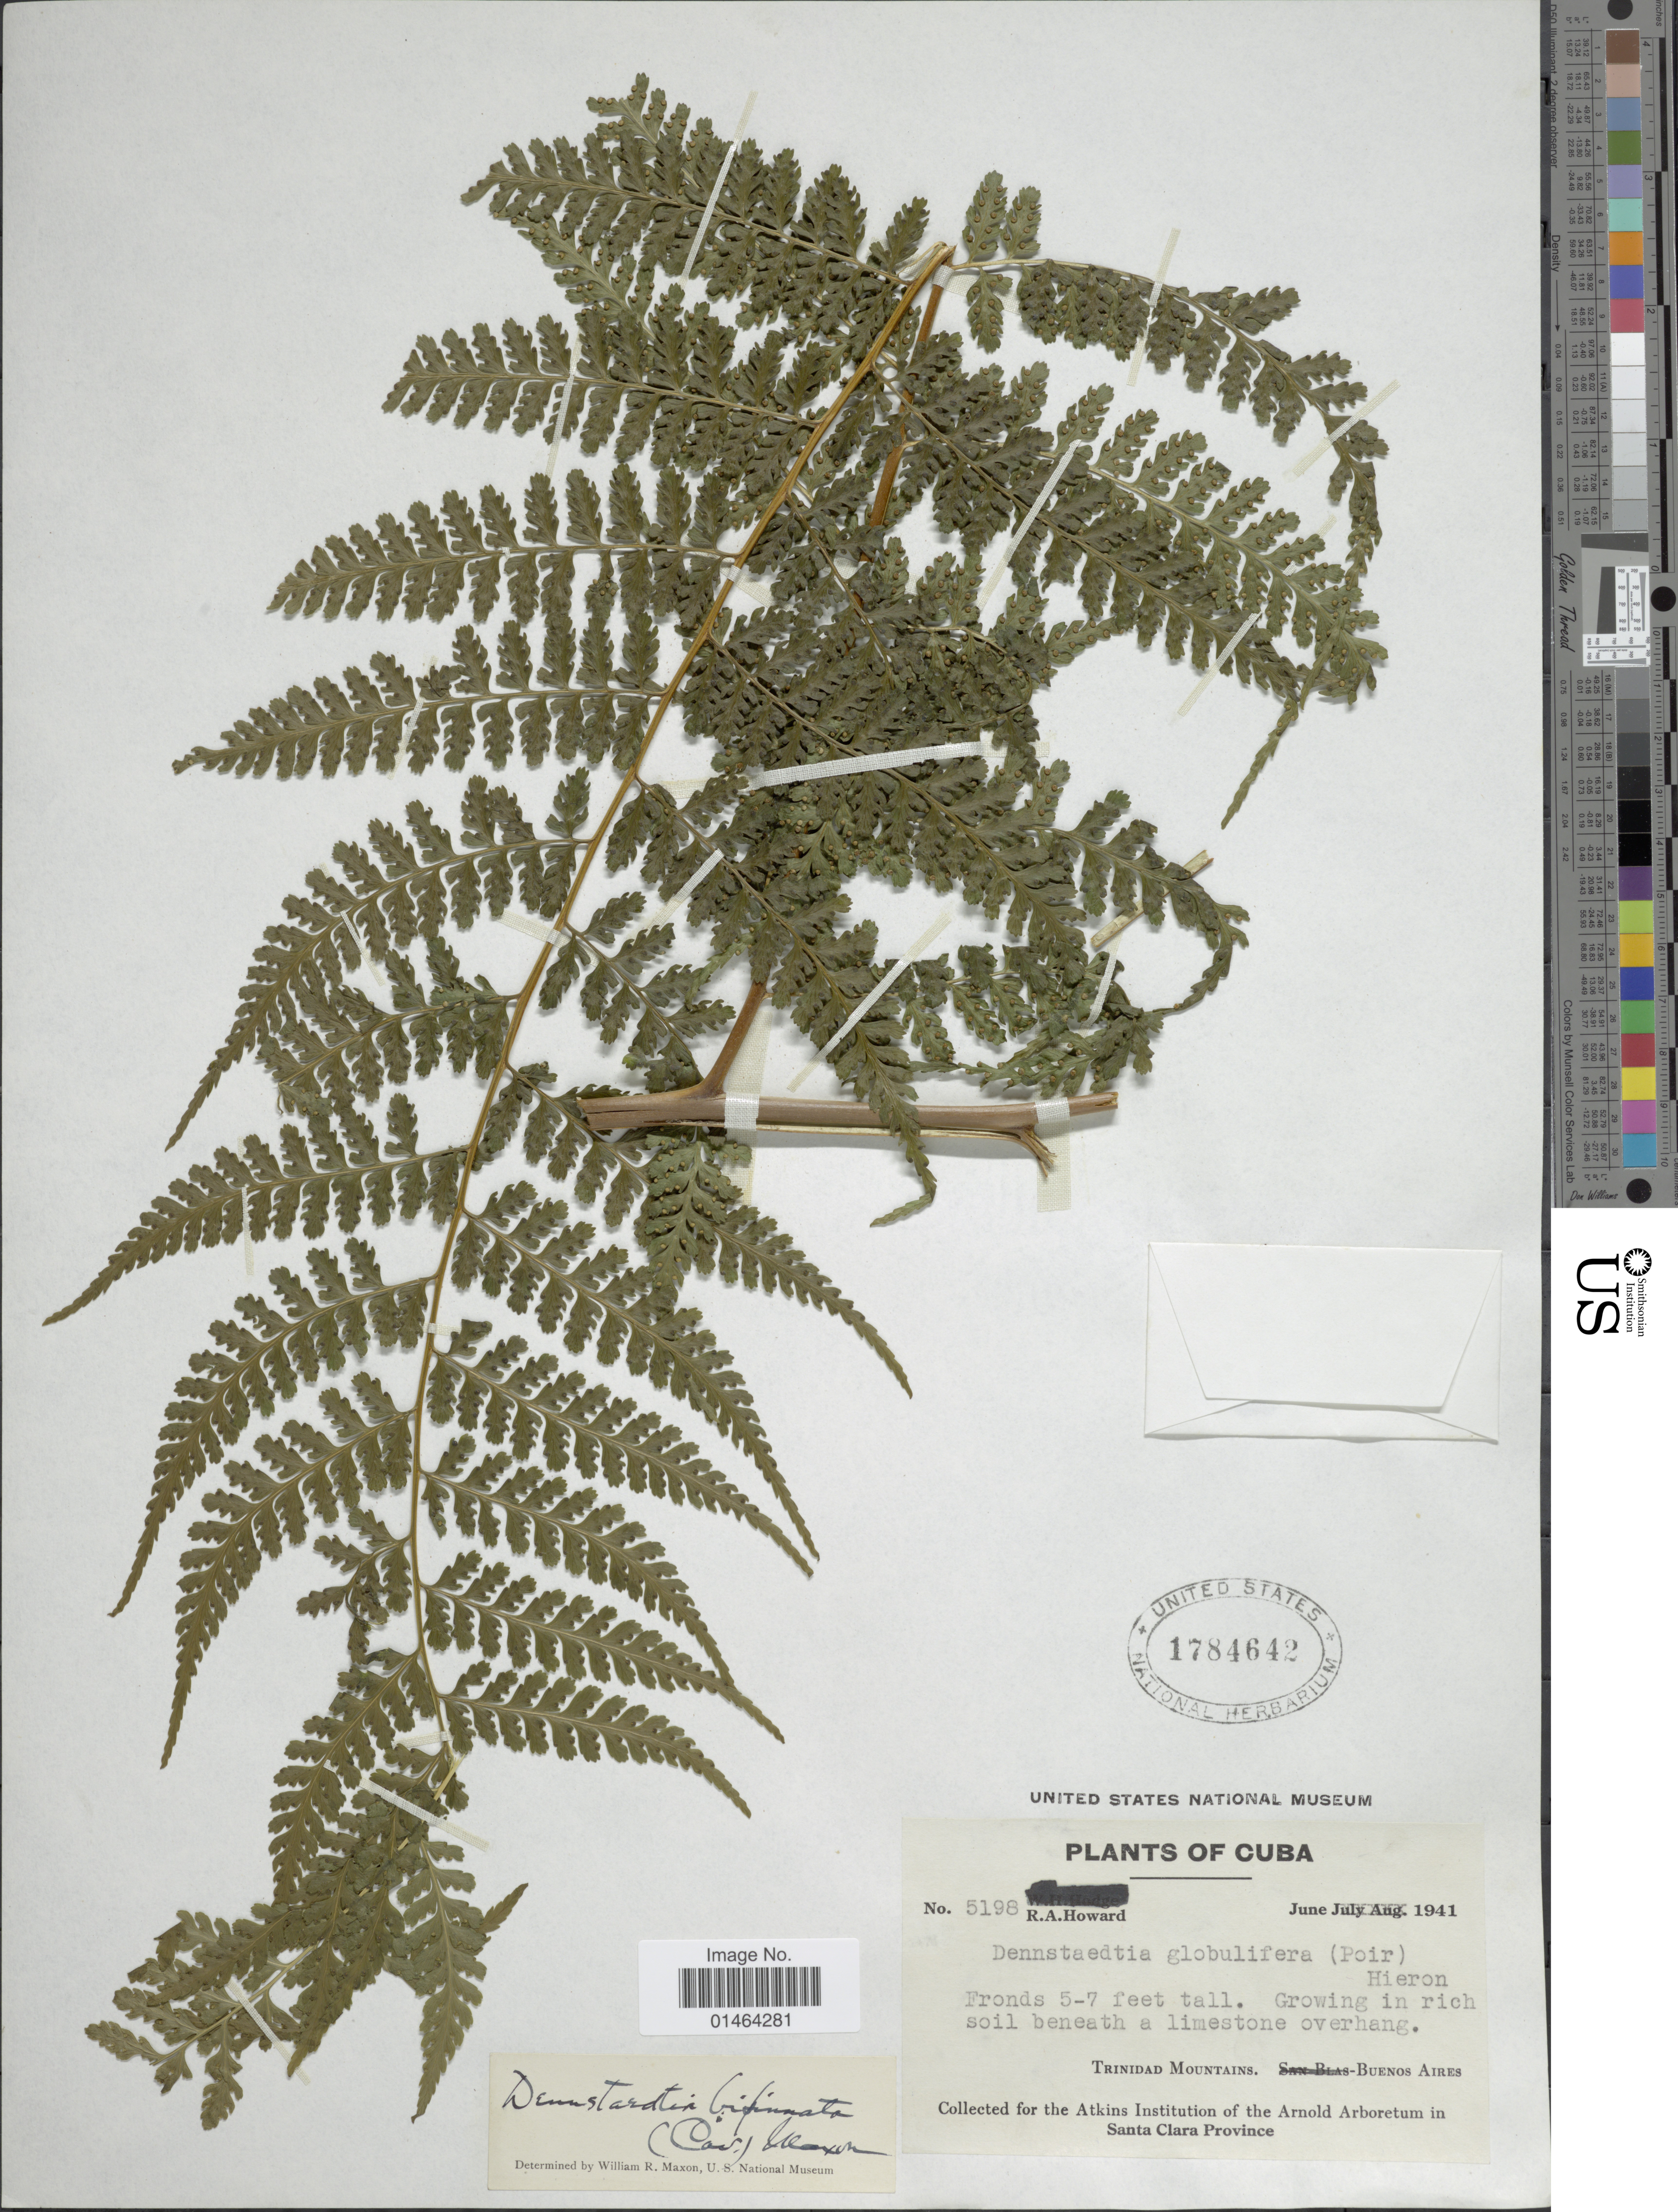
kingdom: Plantae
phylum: Tracheophyta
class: Polypodiopsida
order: Polypodiales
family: Dennstaedtiaceae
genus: Dennstaedtia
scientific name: Dennstaedtia bipinnata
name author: (Cav.) Maxon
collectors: R. A. Howard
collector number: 5198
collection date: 1941-06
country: Cuba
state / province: Las Villas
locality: Trinidad Mountains, Buenos Aires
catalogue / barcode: US 1784642